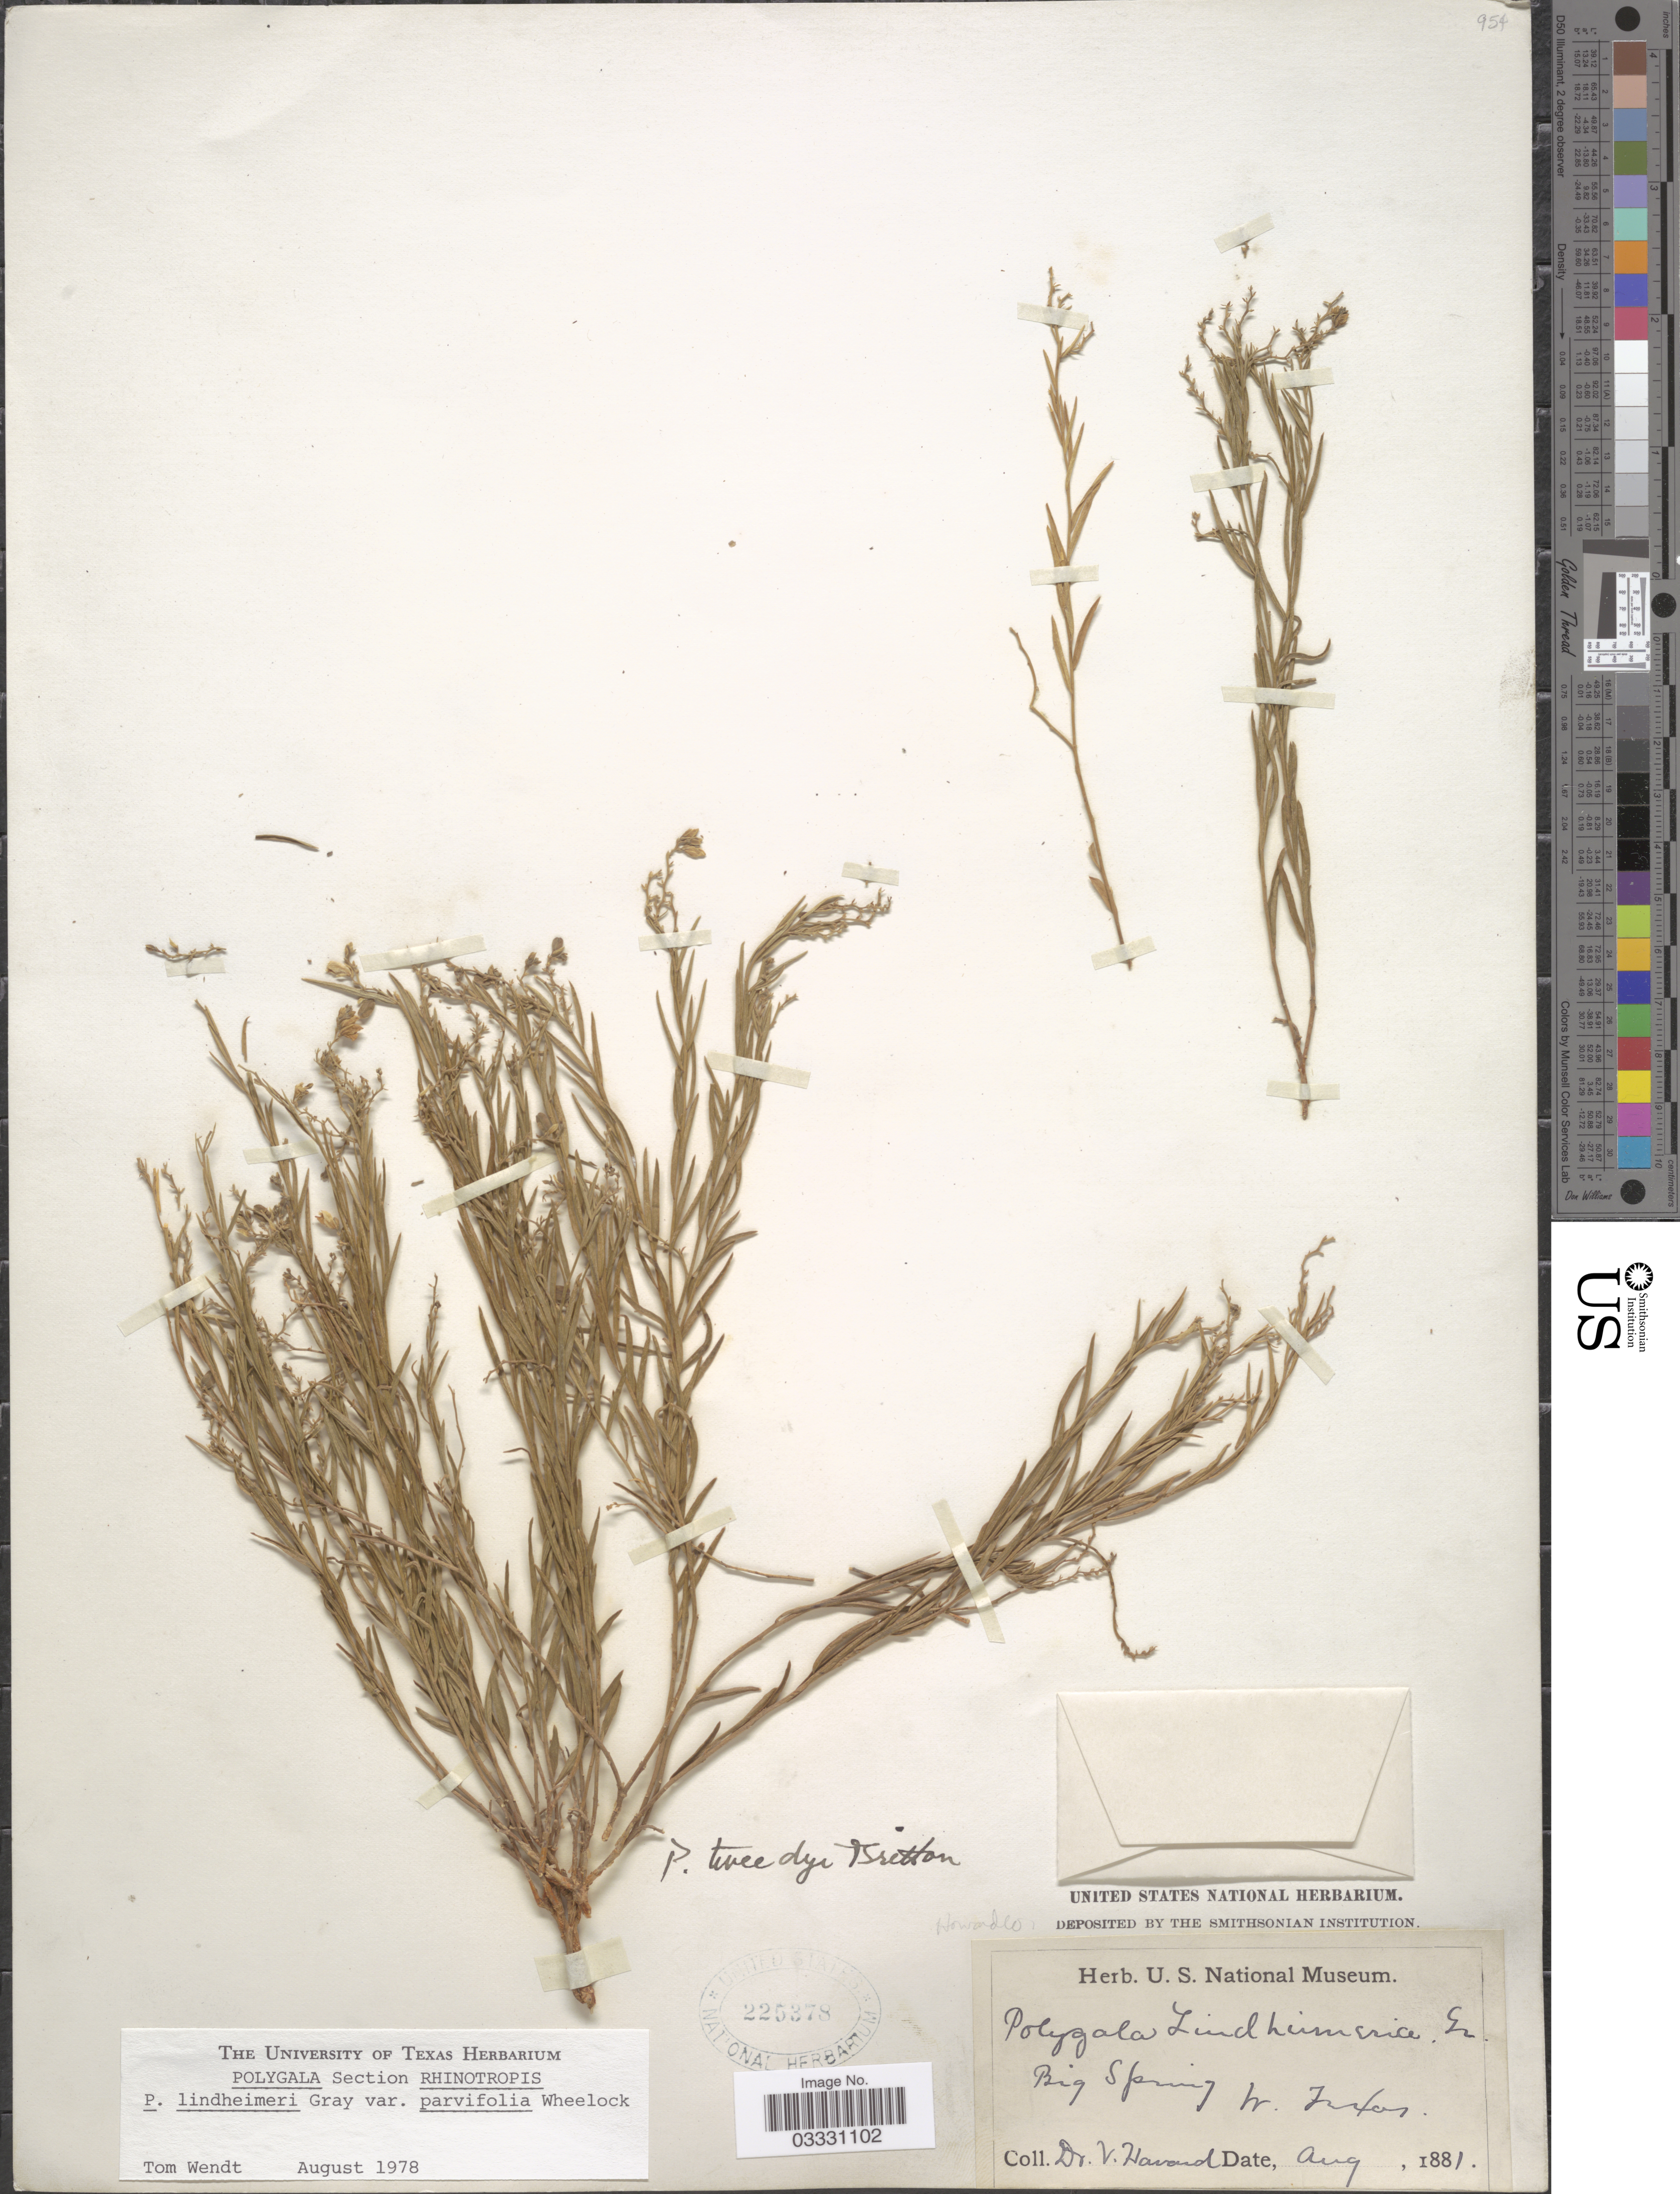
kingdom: Plantae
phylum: Tracheophyta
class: Magnoliopsida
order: Fabales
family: Polygalaceae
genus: Rhinotropis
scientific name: Rhinotropis lindheimeri var. parvifolia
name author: (Wheelock) J.R. Abbott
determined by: Strong, Mark T., (BOT), Smithsonian Institution - National Museum of Natural History (UNITED STATES)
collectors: V. Havard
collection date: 1881-08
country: United States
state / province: Texas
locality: Big Spring, W. Texas. Howard Co.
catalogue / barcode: US 225378